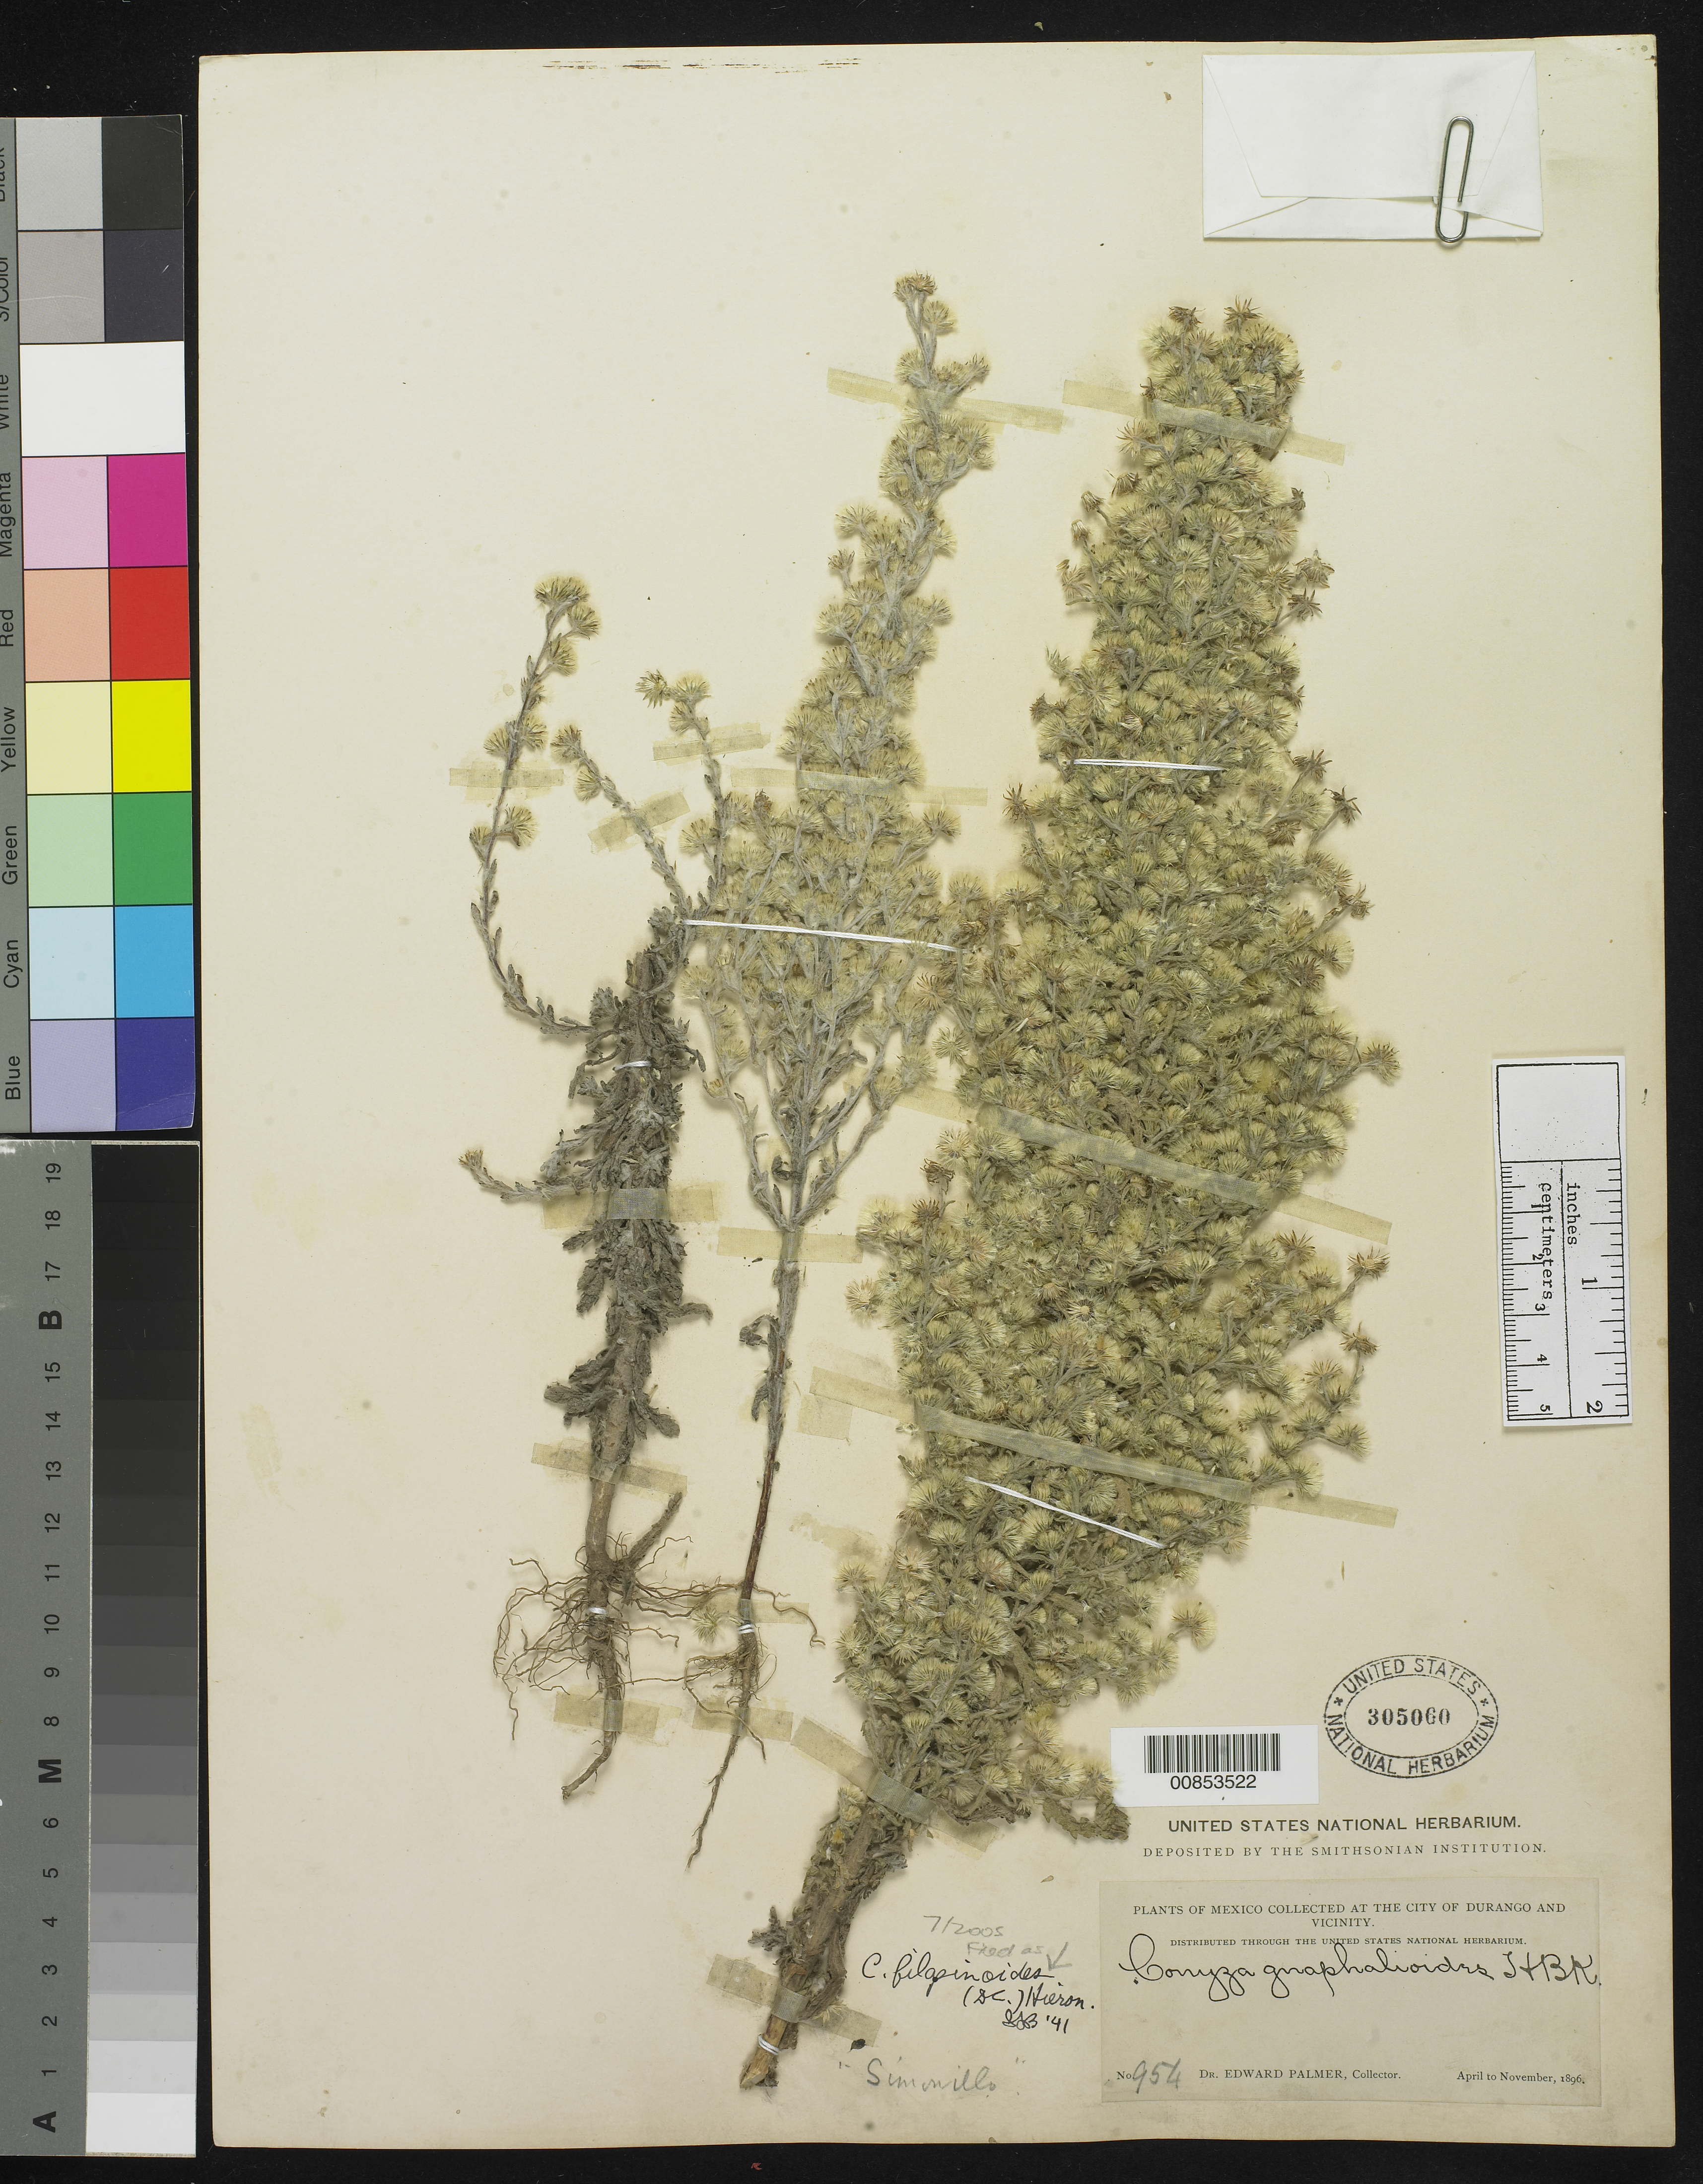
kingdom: Plantae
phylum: Tracheophyta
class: Magnoliopsida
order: Asterales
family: Asteraceae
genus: Conyza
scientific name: Conyza filaginoides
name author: (DC.) Hieron.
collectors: E. Palmer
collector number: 954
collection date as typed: Apr 1896 to -- Nov 1896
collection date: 1896-04/1896-11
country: Mexico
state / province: Durango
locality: City of Durango and vicinity.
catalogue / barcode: US 305060